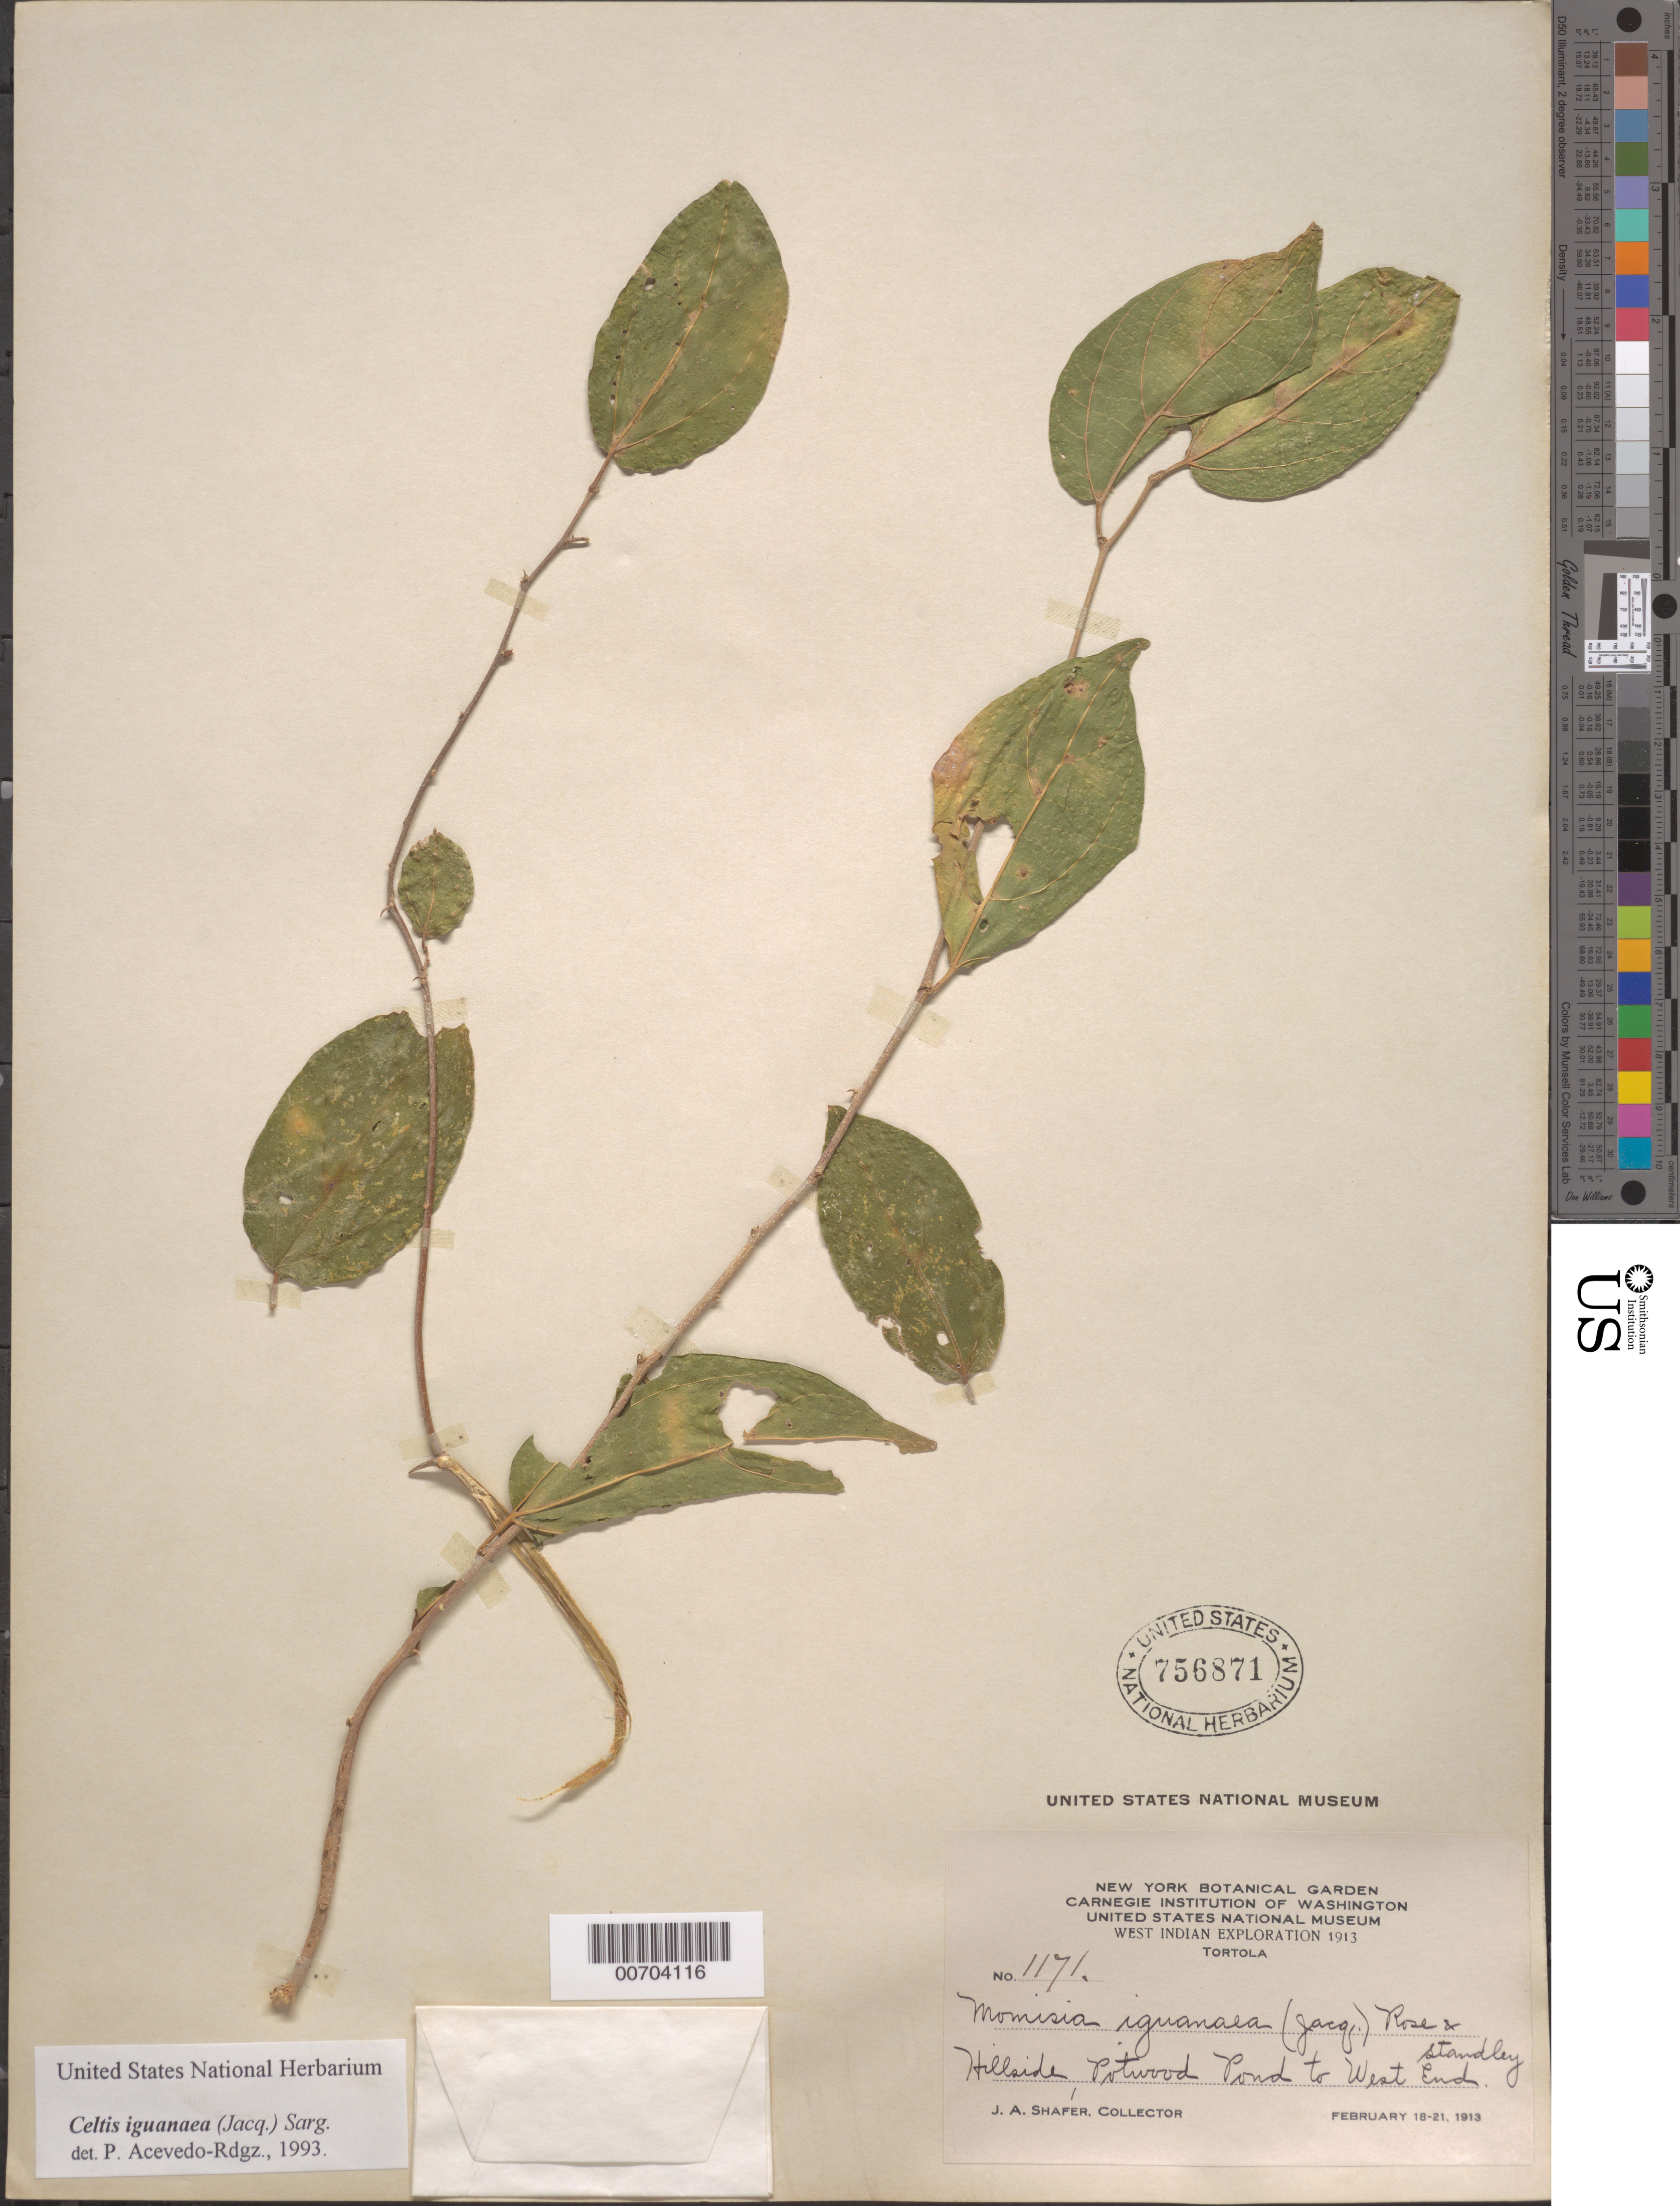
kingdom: Plantae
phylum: Tracheophyta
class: Magnoliopsida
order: Rosales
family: Cannabaceae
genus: Celtis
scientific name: Celtis iguanaea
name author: (Jacq.) Sarg.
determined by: Acevedo-Rodríguez, P., (BOT), Smithsonian Institution - National Museum of Natural History (UNITED STATES)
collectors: J. A. Shafer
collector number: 1171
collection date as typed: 18 Feb 1913 to 21 Feb 1913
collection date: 1913-02-18/1913-02-21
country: British Virgin Islands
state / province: Tortola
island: Tortola Island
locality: Potwood pond to West End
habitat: Hillside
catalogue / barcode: US 756871